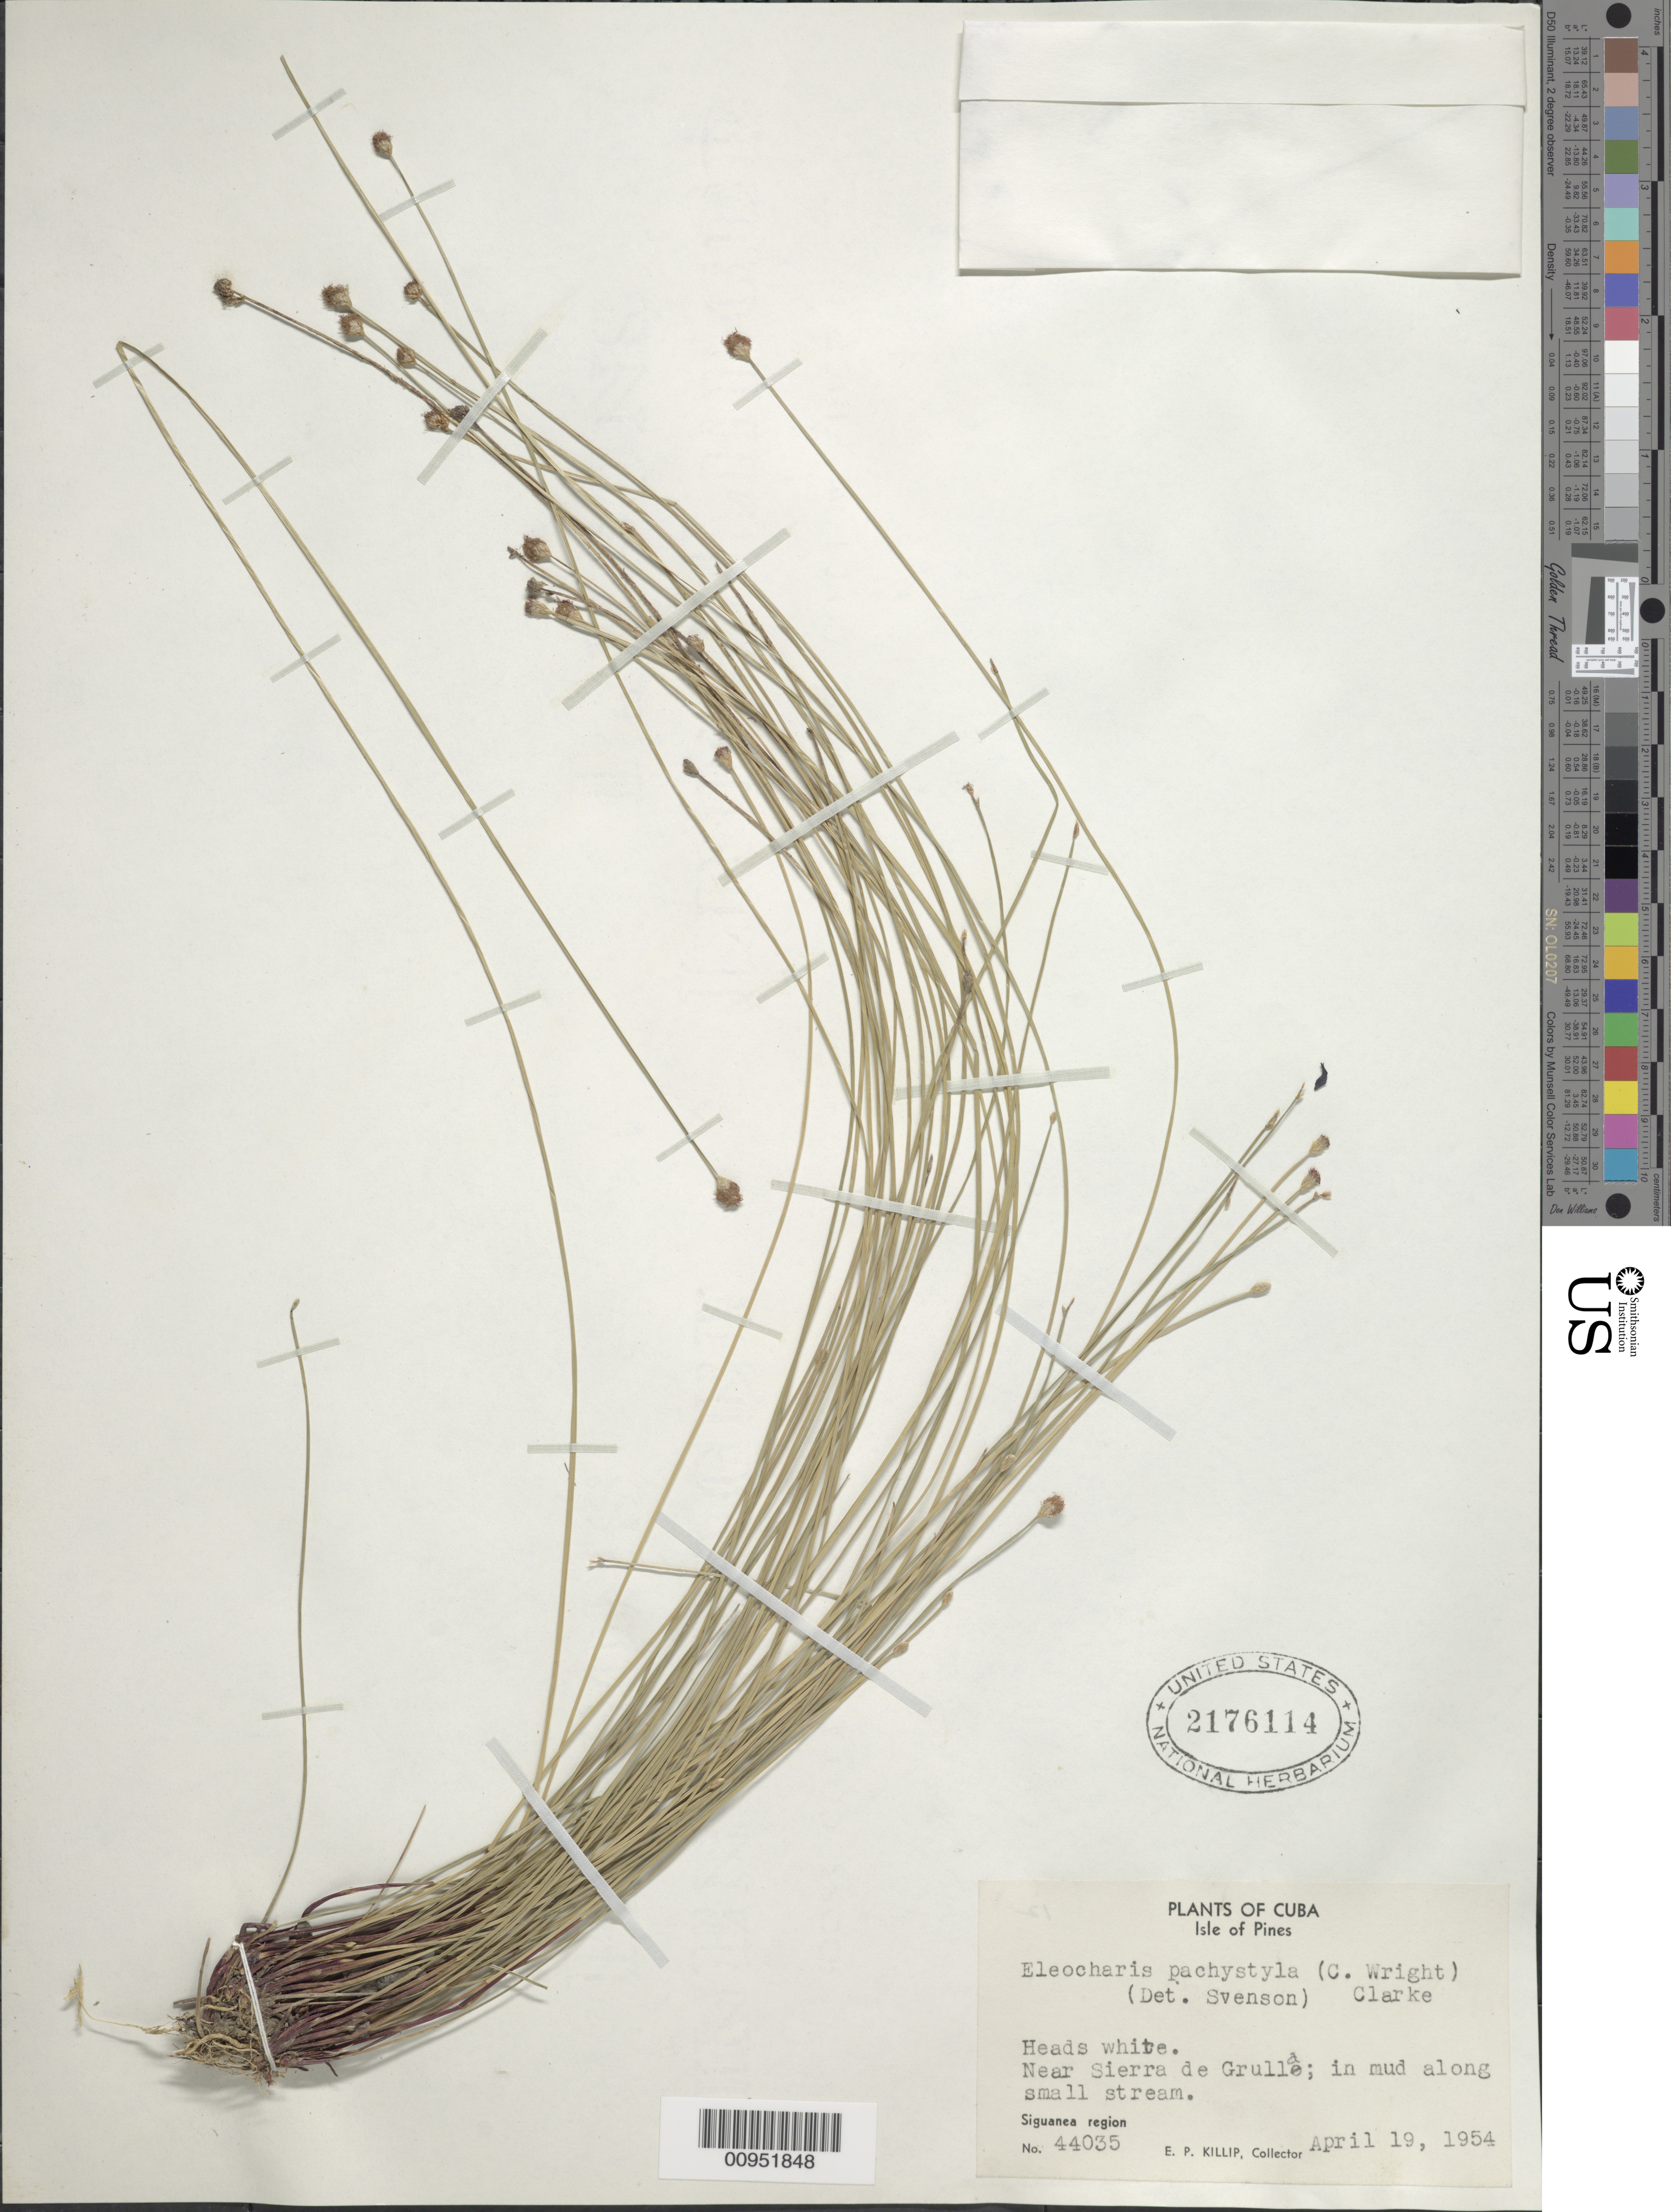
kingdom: Plantae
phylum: Tracheophyta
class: Liliopsida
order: Poales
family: Cyperaceae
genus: Eleocharis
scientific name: Eleocharis pachystyla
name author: (C. Wright) C.B. Clarke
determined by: Svenson, --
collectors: E. P. Killip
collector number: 44035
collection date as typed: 19 Apr 1954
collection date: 1954-04-19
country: Cuba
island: Isla de la Juventud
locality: Siguanea region, near Sierra de Grulla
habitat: In mud along small stream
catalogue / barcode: US 2176114